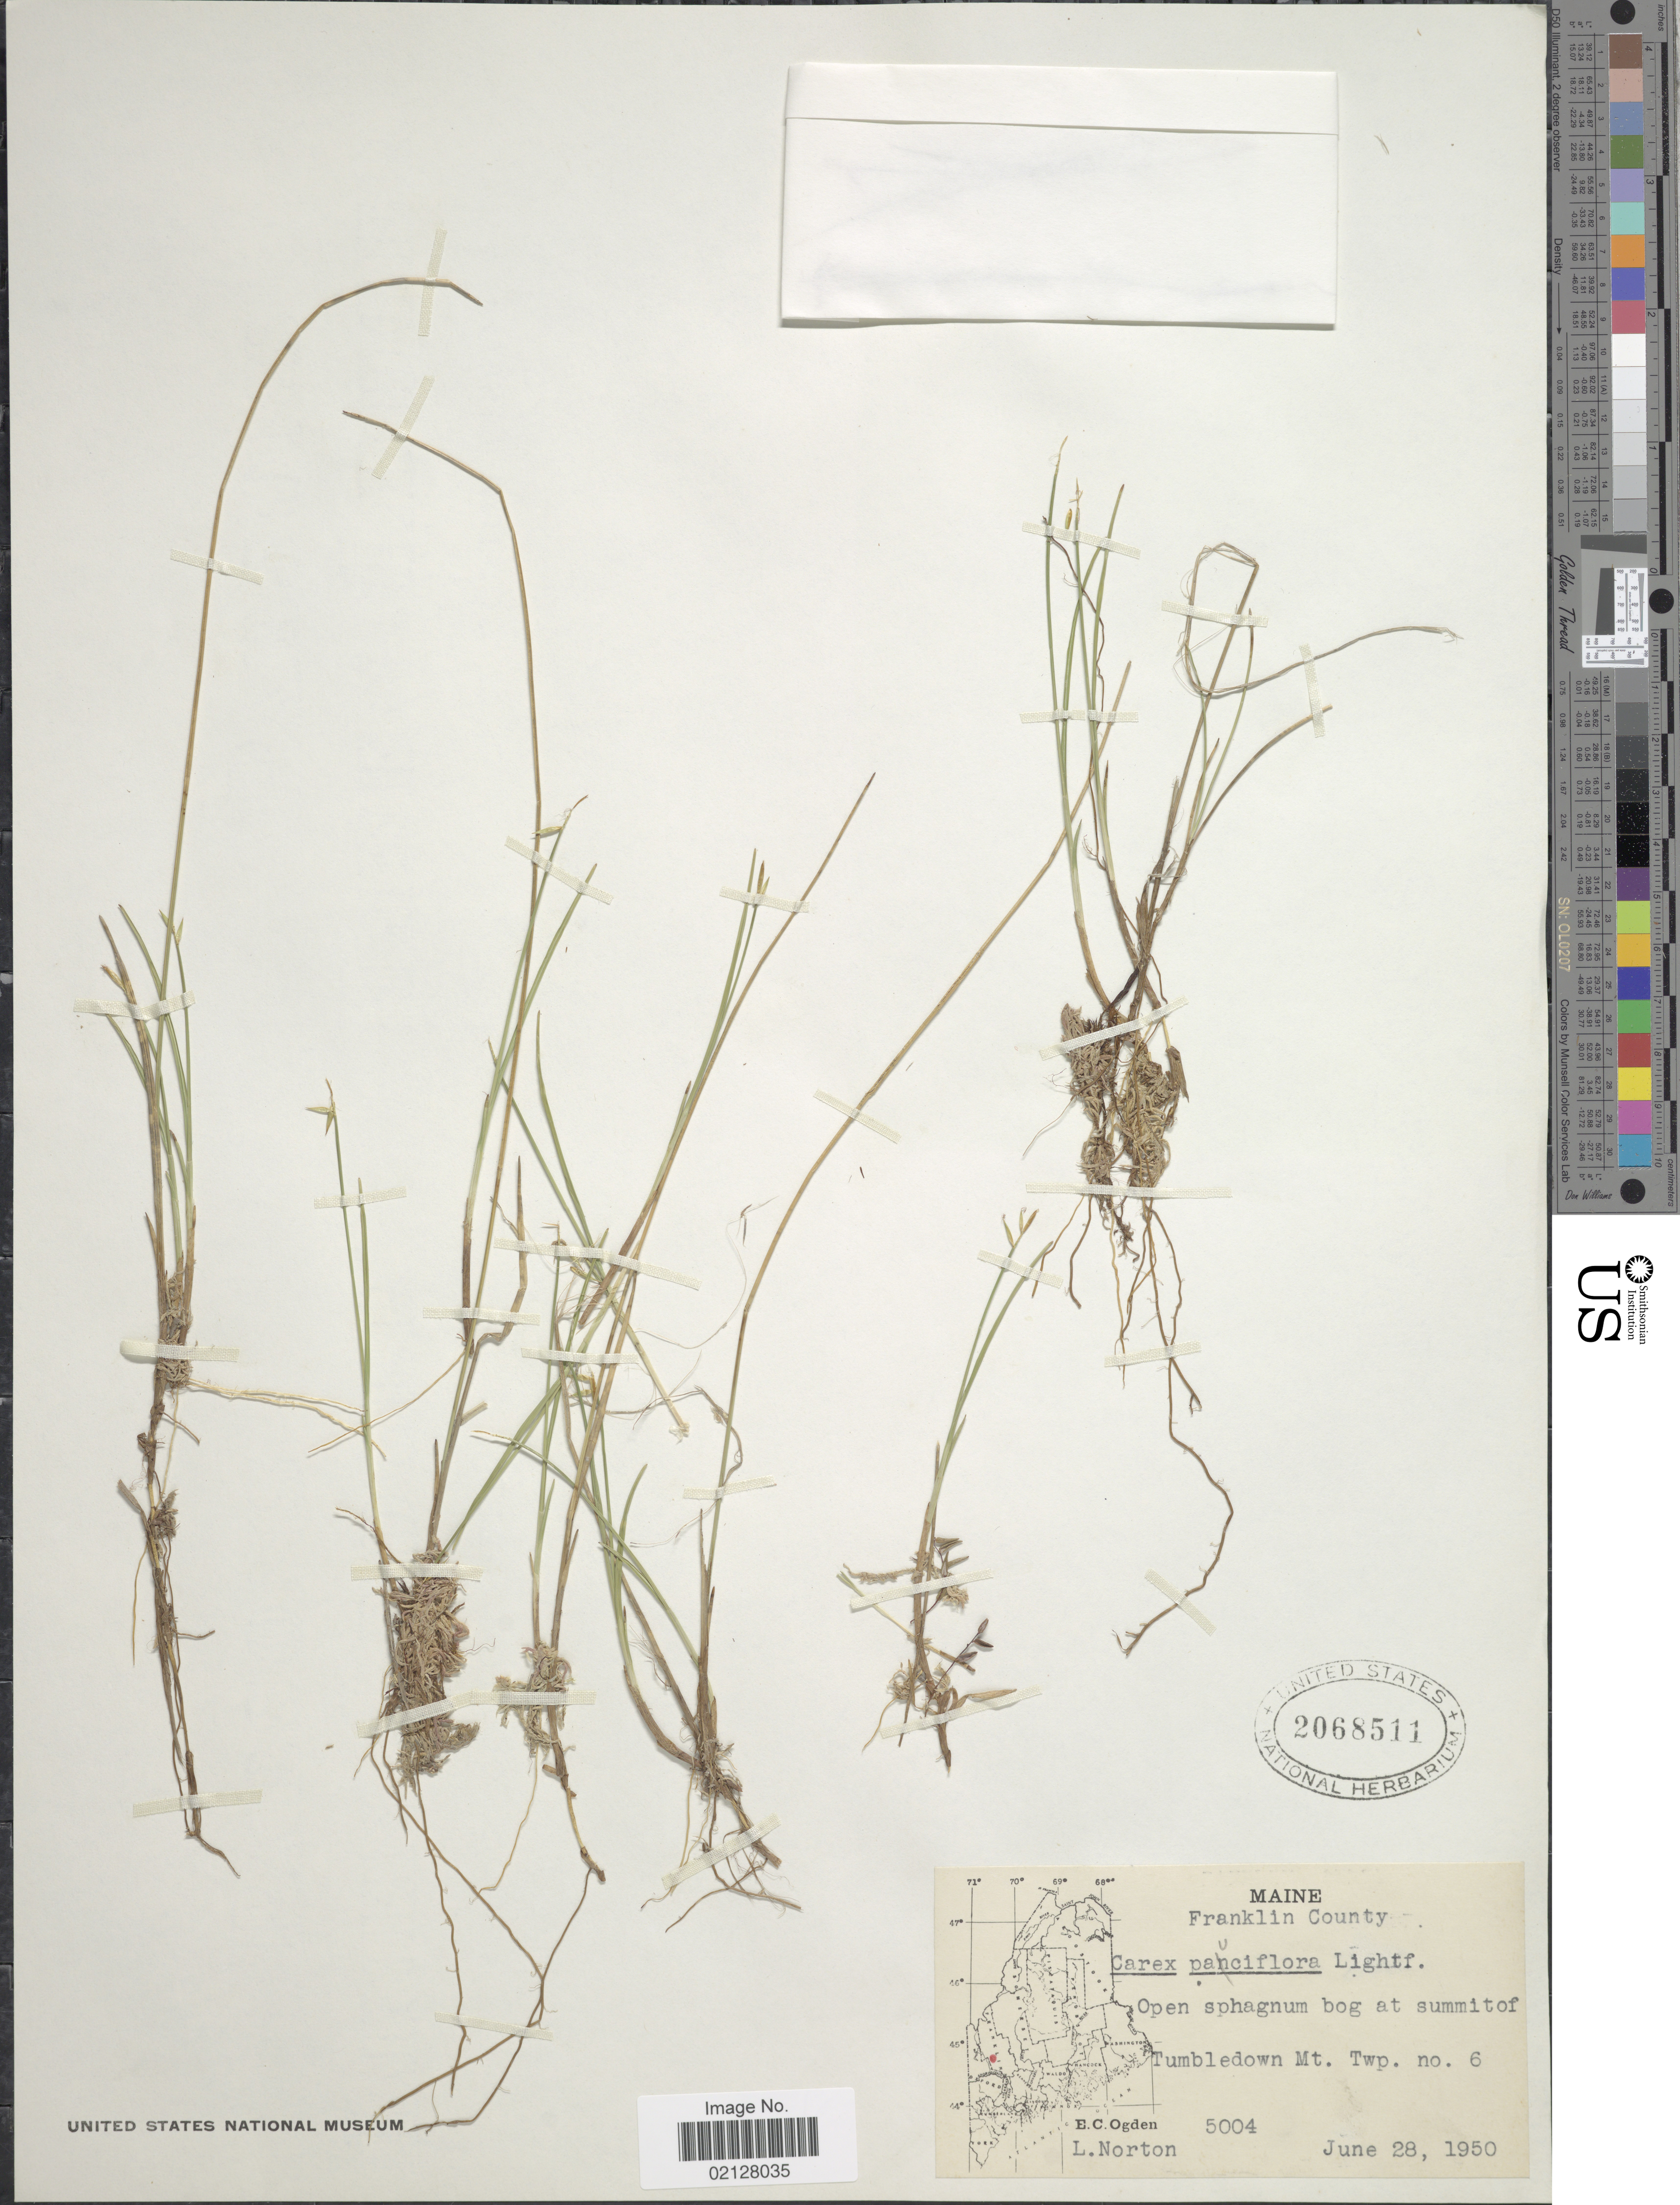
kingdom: Plantae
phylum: Tracheophyta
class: Liliopsida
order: Poales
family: Cyperaceae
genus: Carex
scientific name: Carex pauciflora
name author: Lightf.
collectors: E. Ogden & L. Norton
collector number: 5004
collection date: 1950-06-28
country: United States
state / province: Maine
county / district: Franklin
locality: Tumbledown Mt. Twp. no. 6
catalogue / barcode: US 2068511